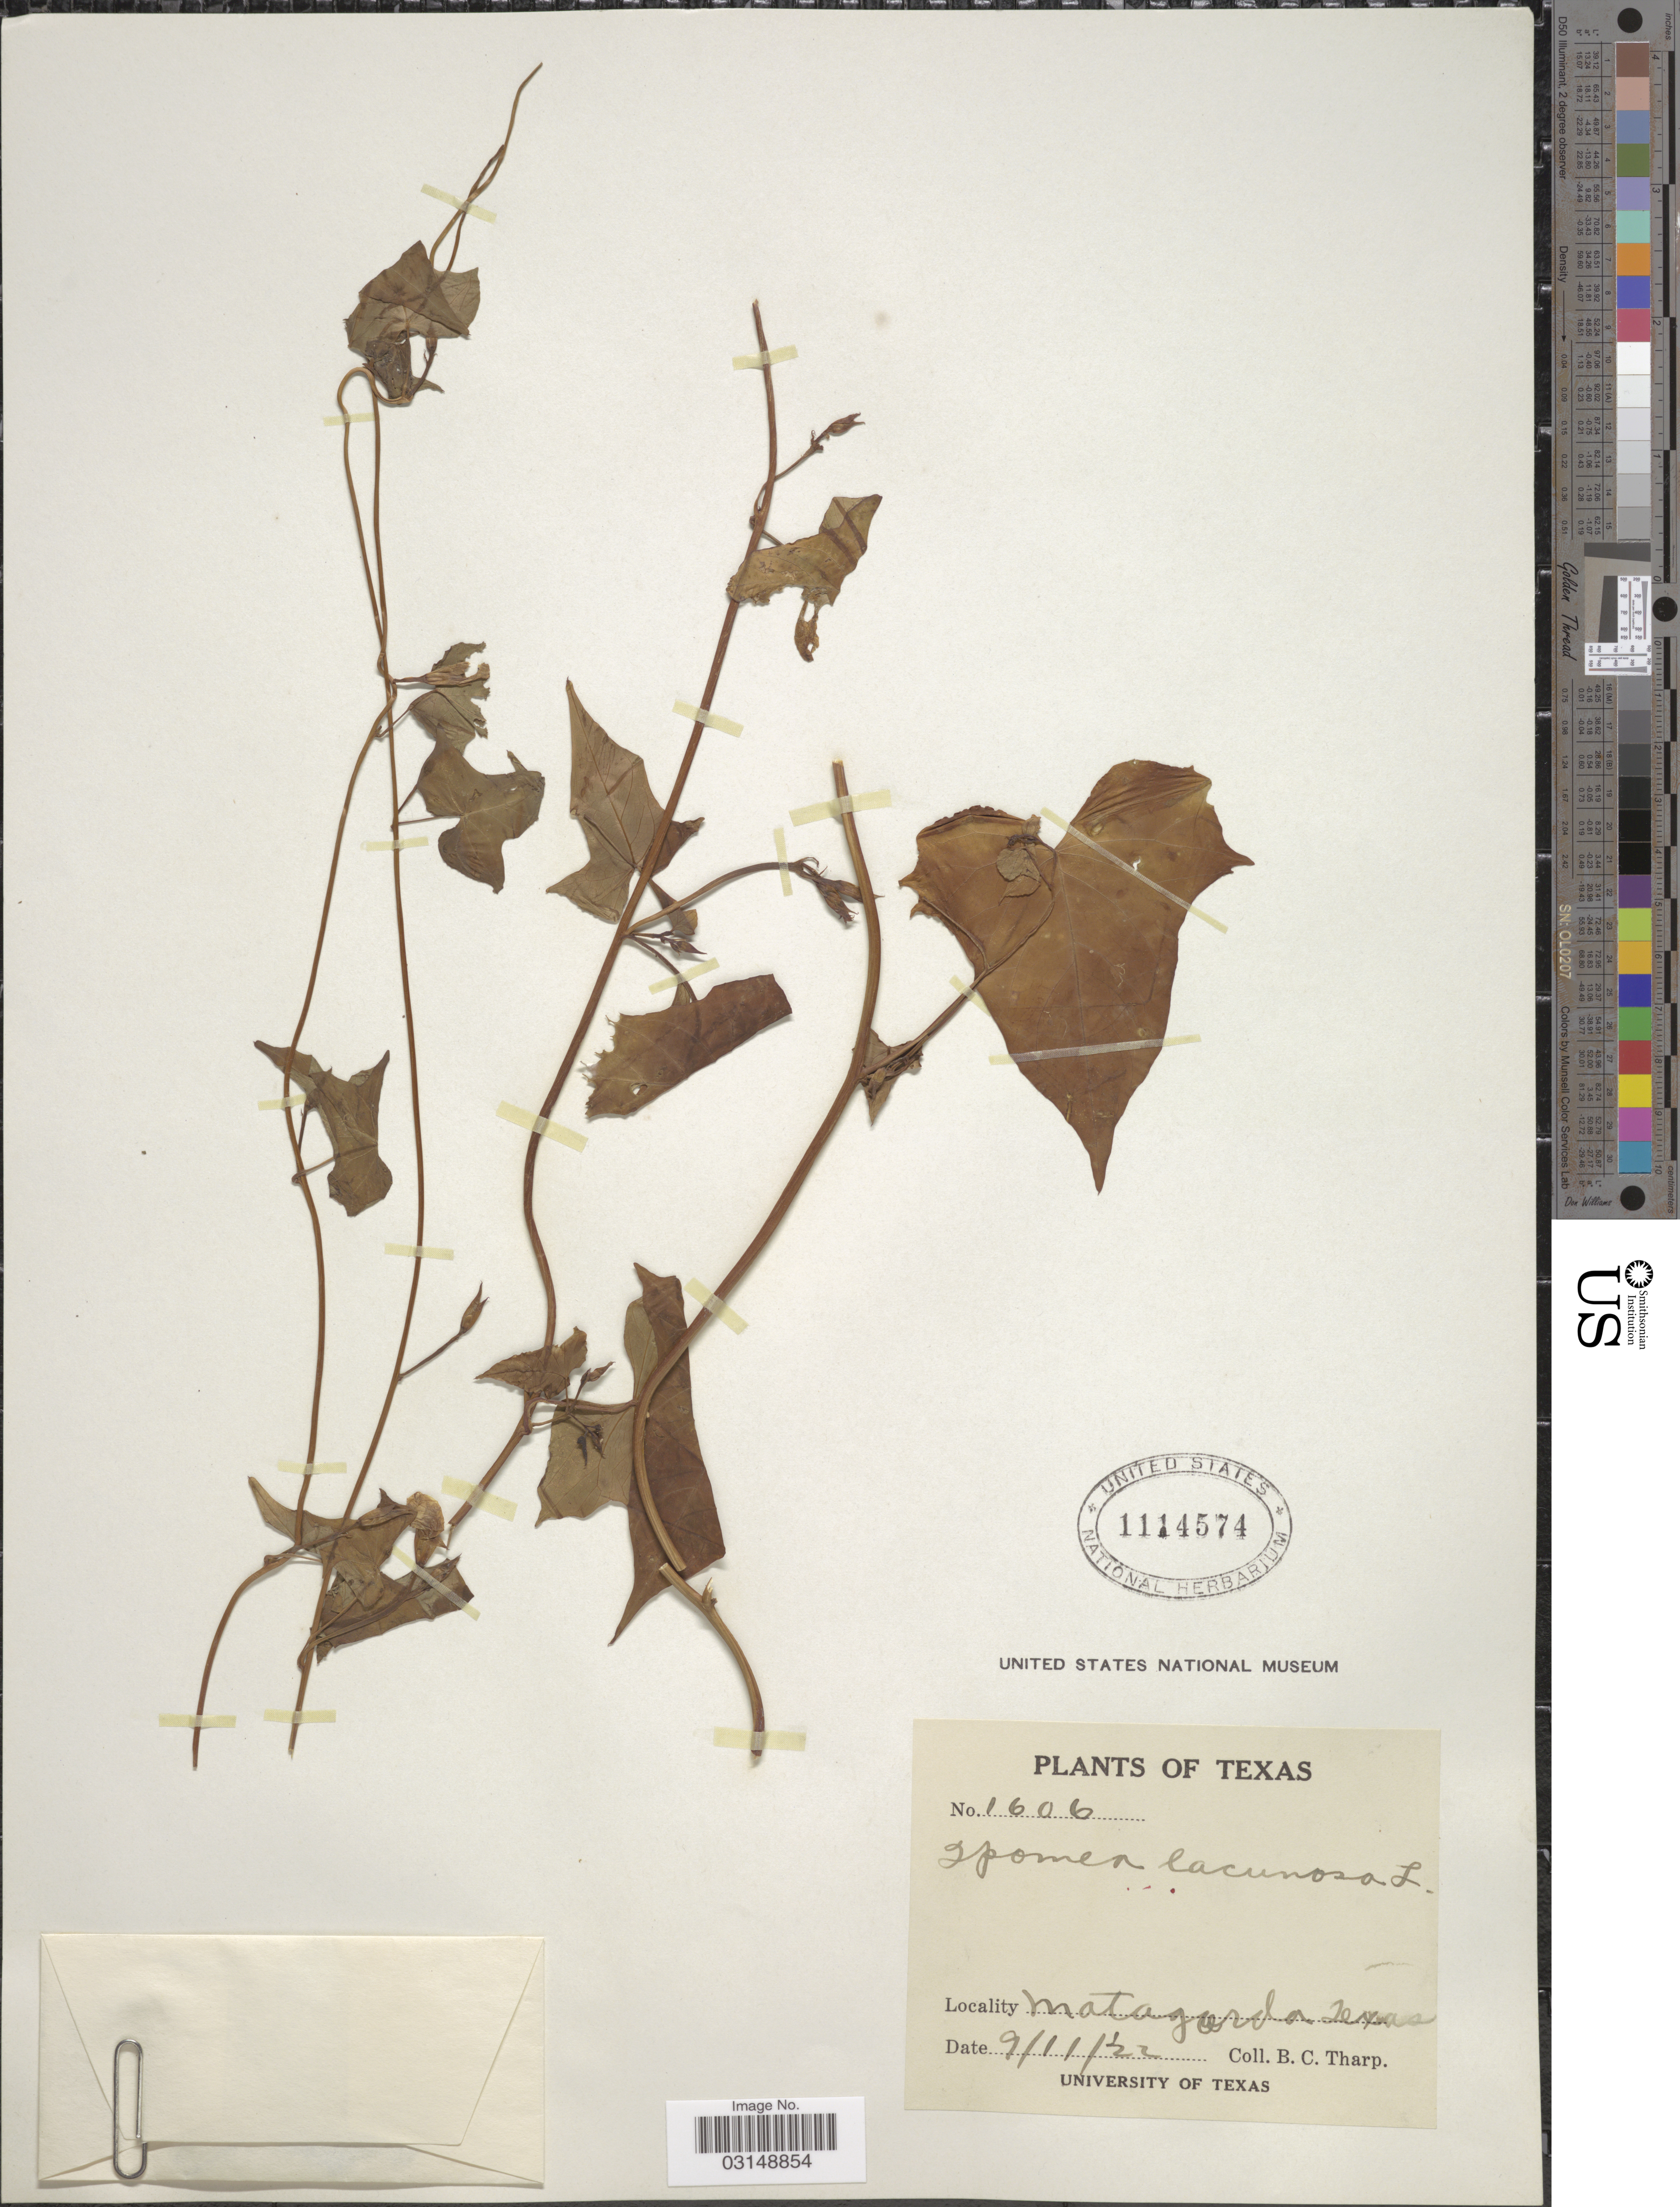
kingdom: Plantae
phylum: Tracheophyta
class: Magnoliopsida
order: Solanales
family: Convolvulaceae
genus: Ipomoea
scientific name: Ipomoea lacunosa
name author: L.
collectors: B. C. Tharp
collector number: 1606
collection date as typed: Transcribed d/m/y: 11/9/22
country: United States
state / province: Texas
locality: Matagorda.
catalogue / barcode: US 1114574